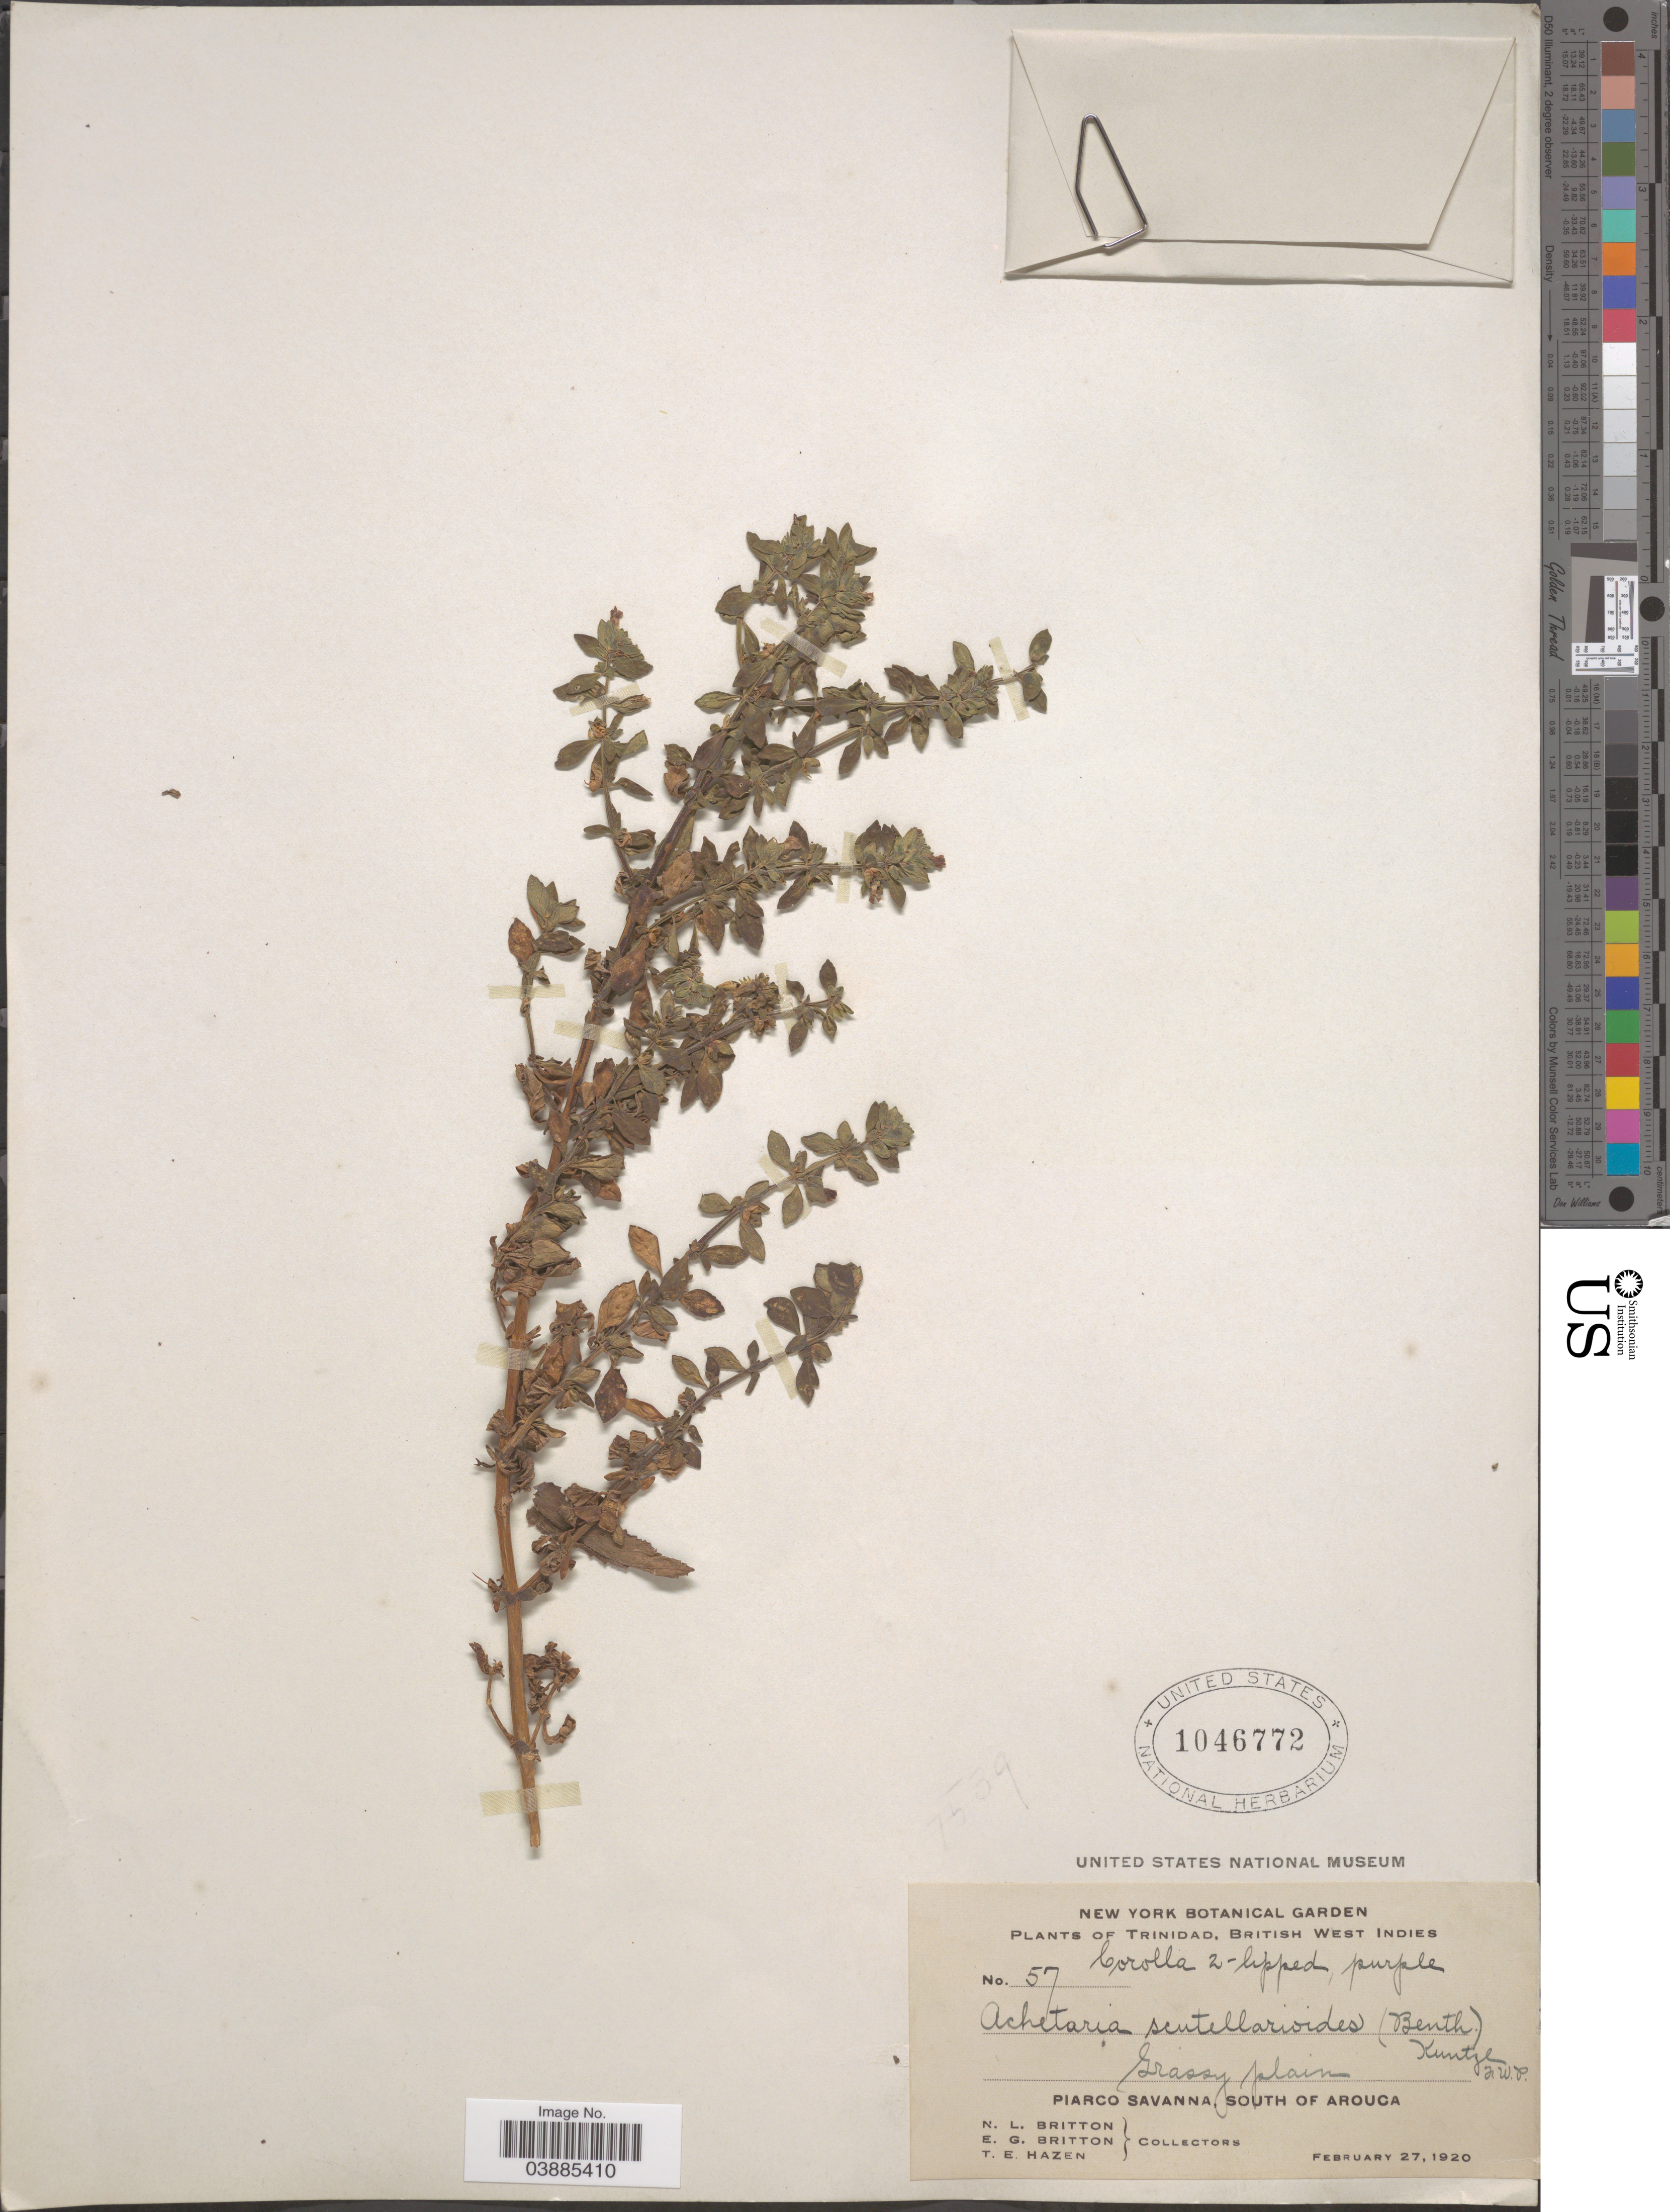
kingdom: Plantae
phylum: Tracheophyta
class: Magnoliopsida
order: Lamiales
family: Plantaginaceae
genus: Matourea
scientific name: Matourea scutellarioides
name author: (Benth.) Colletta & V.C. Souza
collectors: Mrs. N. L. Britton, E. G. Britton & T. E. Hazen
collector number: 57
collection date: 1920-02-27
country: Trinidad and Tobago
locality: Trinidad, British West Indies. Piarco Savanna, south of Arouca.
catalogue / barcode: US 1046772